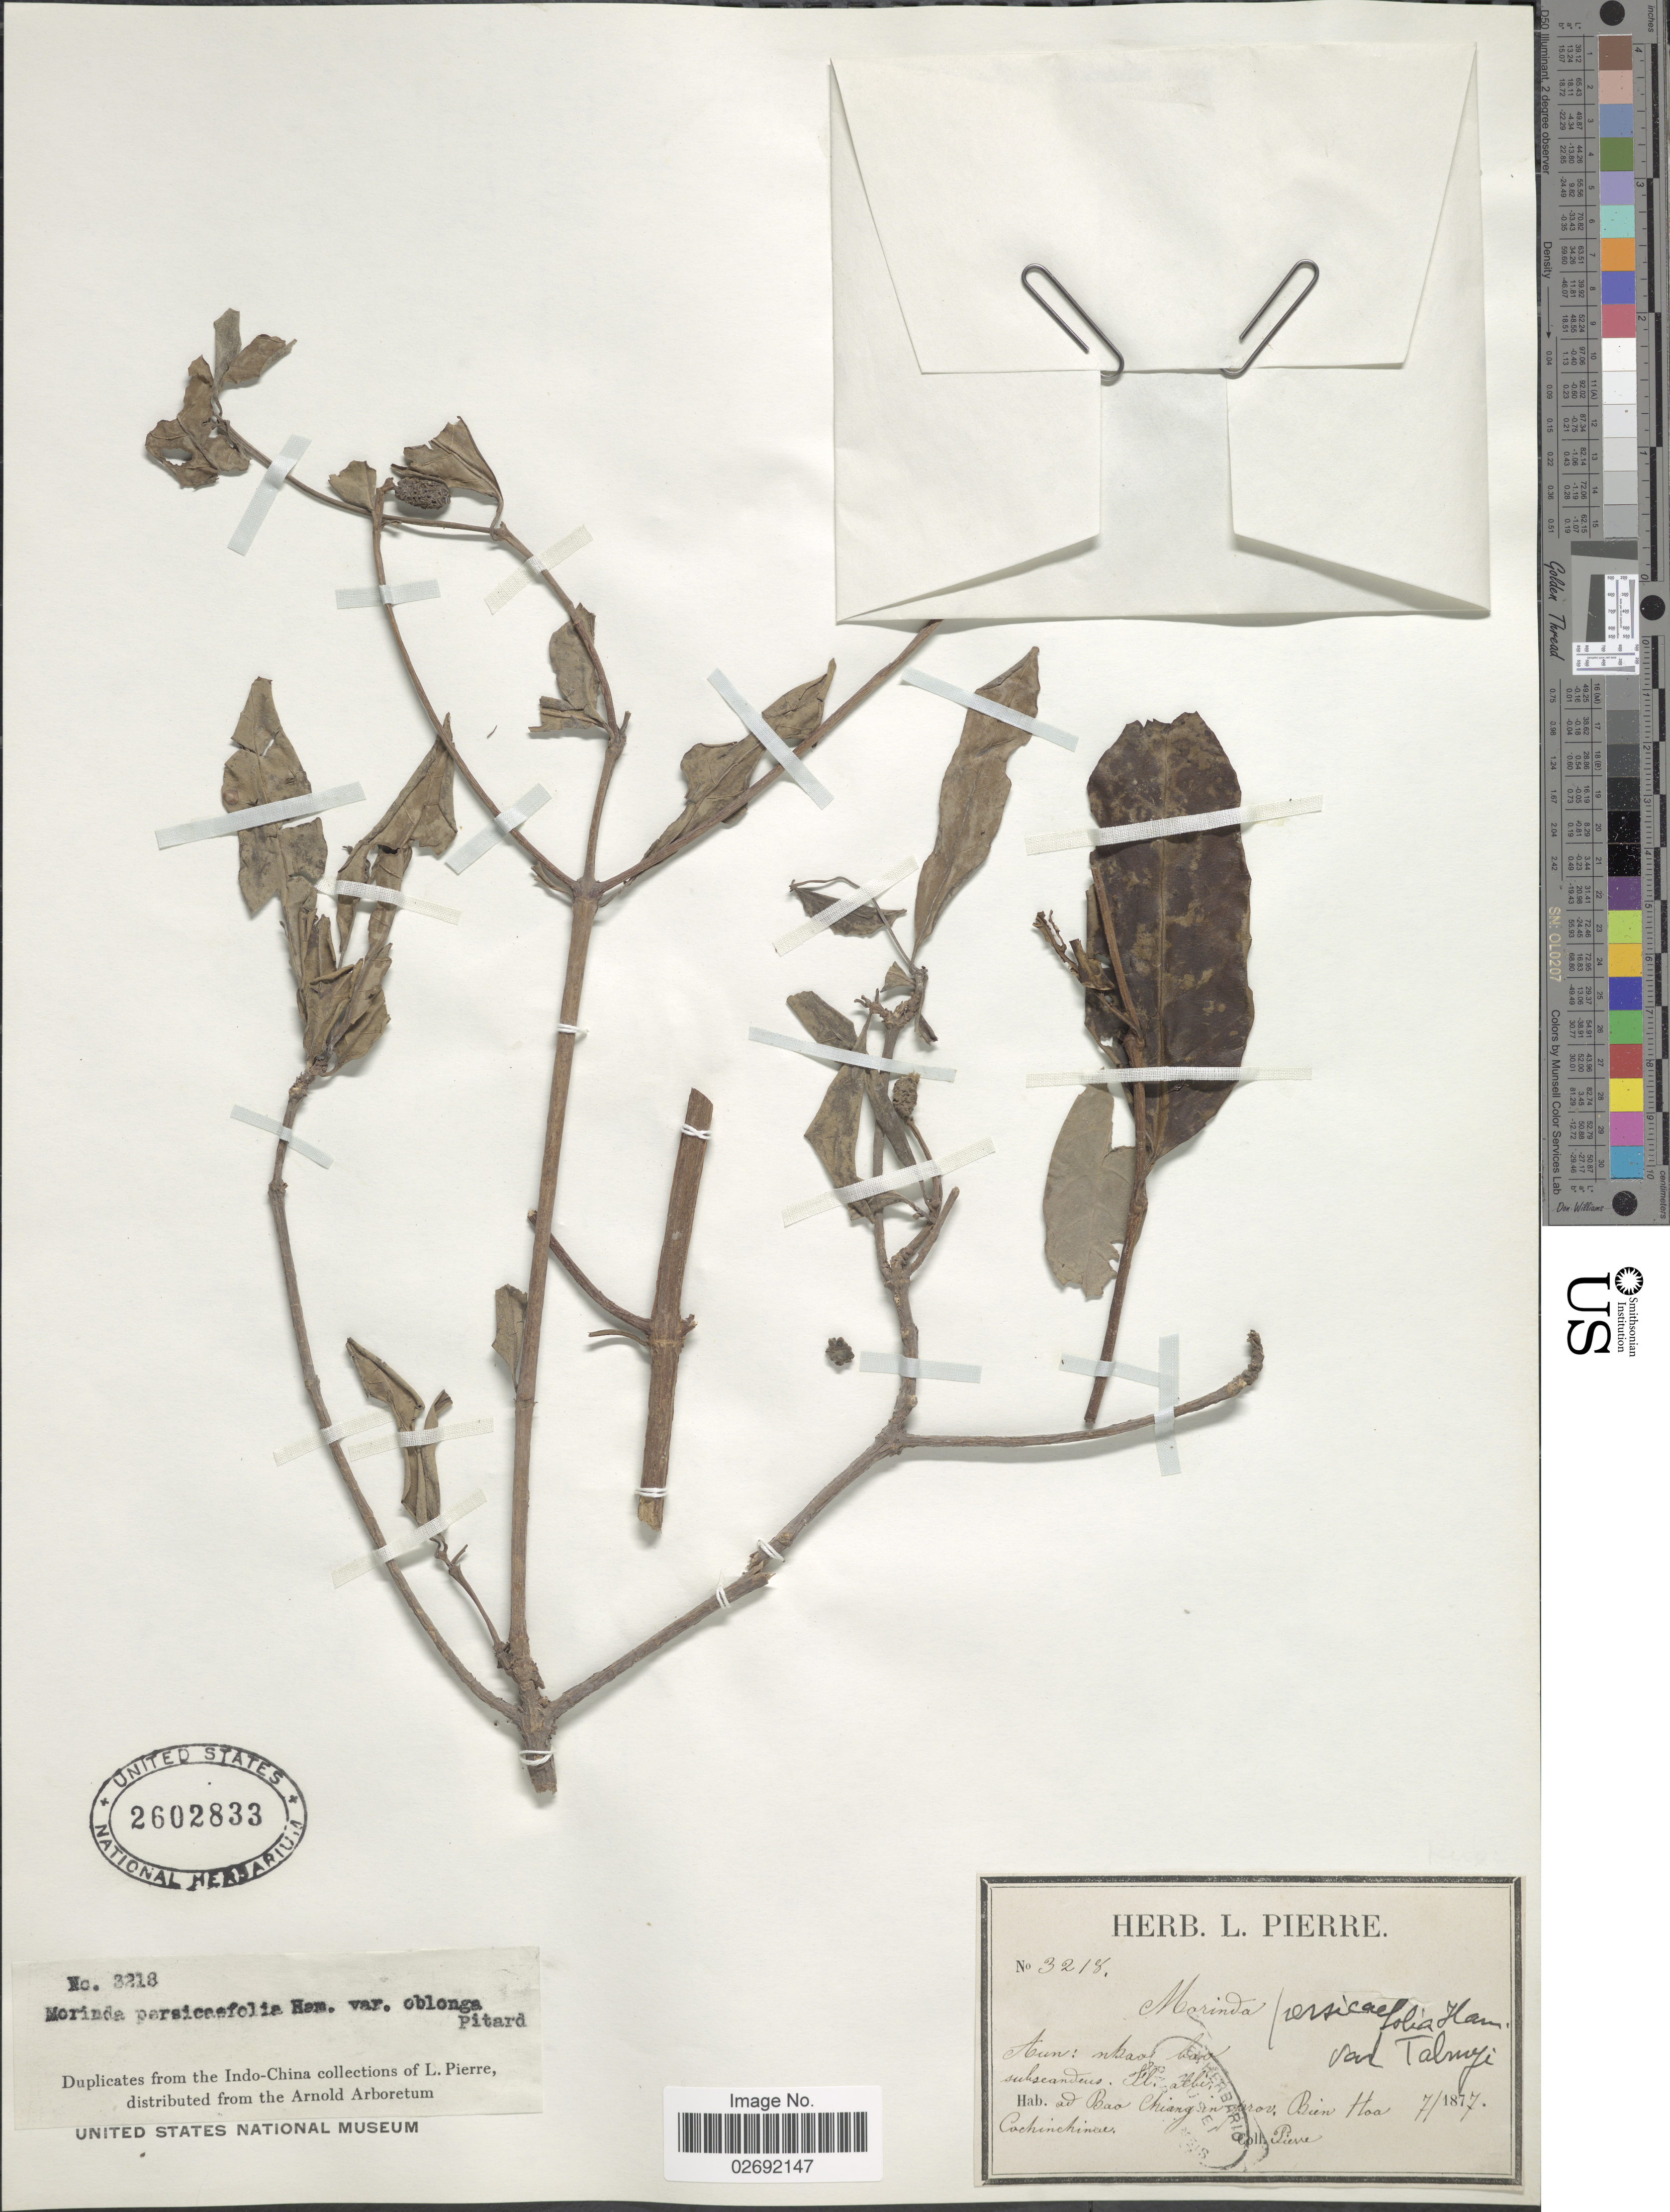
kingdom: Plantae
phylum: Tracheophyta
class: Magnoliopsida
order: Gentianales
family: Rubiaceae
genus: Morinda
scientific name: Morinda persicifolia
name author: Buch.-Ham.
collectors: L. Pierre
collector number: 3218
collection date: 1877-07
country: Vietnam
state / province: Hoa Binh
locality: Ad Bao Chiang prov. Bin Hoa, Cochinchinae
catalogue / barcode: US 2602833